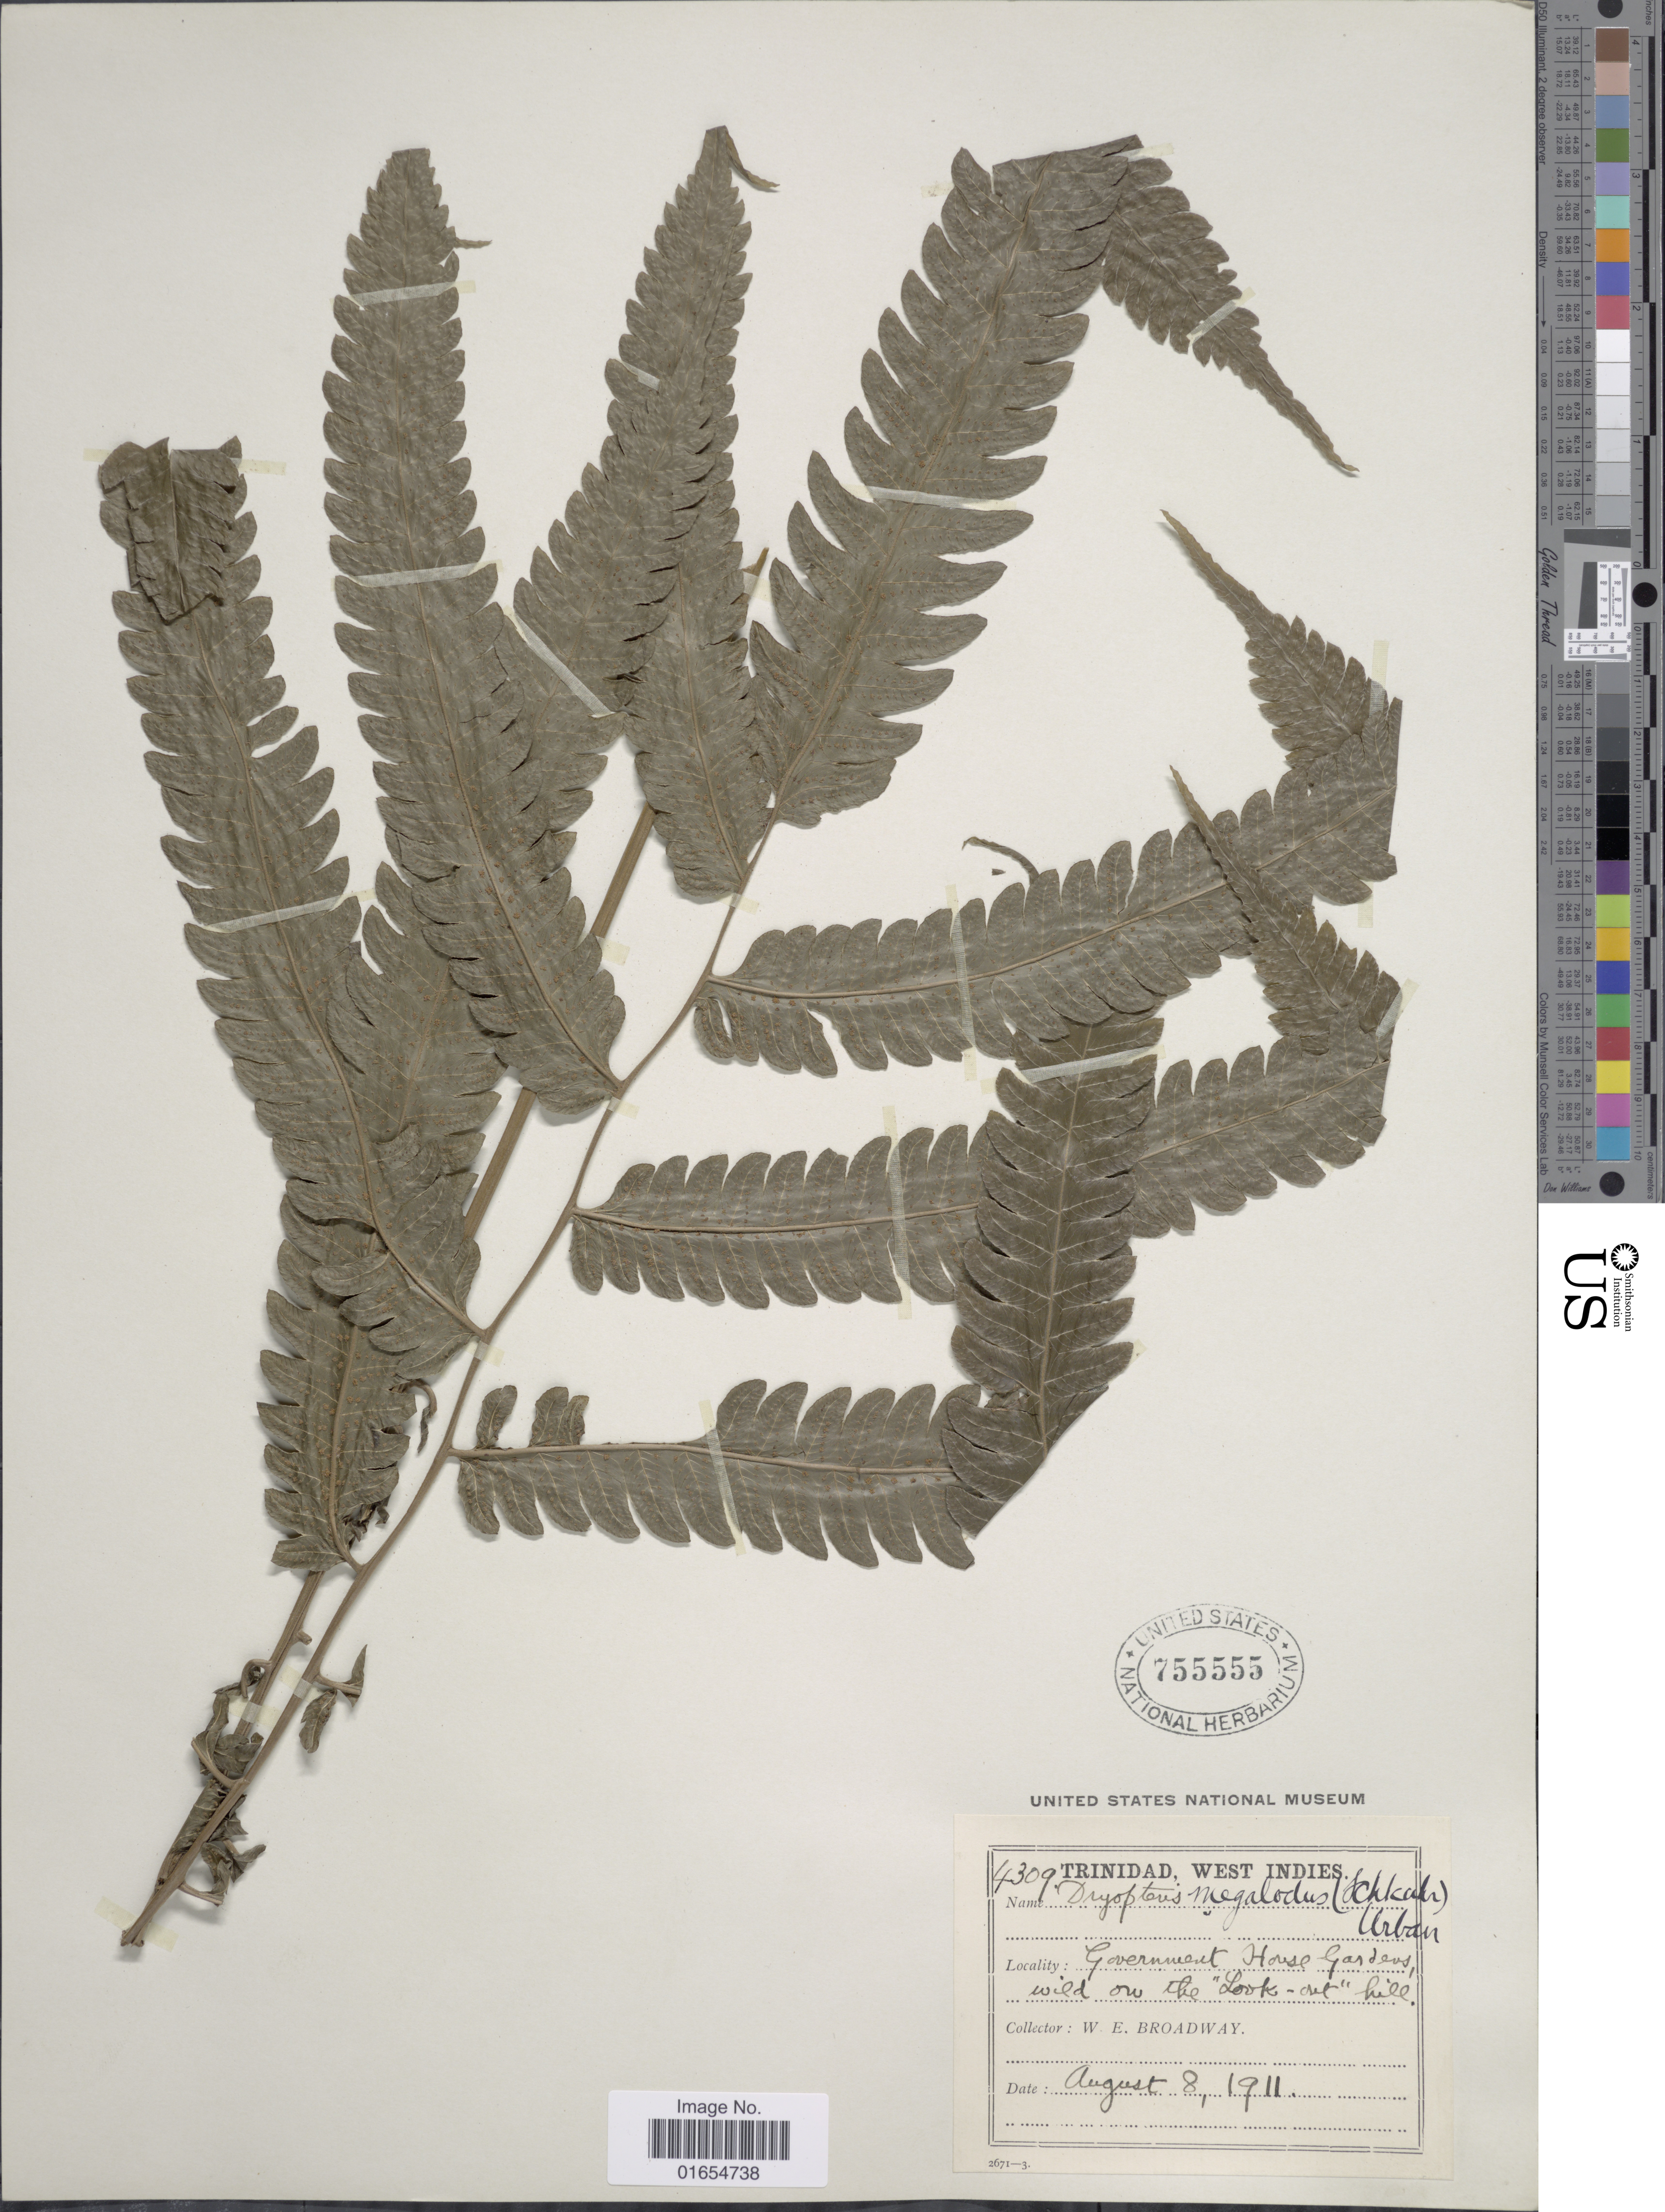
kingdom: Plantae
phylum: Tracheophyta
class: Polypodiopsida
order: Polypodiales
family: Thelypteridaceae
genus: Goniopteris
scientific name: Goniopteris pennata (Poir.) comb. nov., ined 2015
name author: (Poir.)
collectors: W. E. Broadway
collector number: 4309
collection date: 1911-08-08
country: Trinidad and Tobago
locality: Trinidad, Government House Gardens, wild on the "Look-out" hill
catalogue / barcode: US 755555